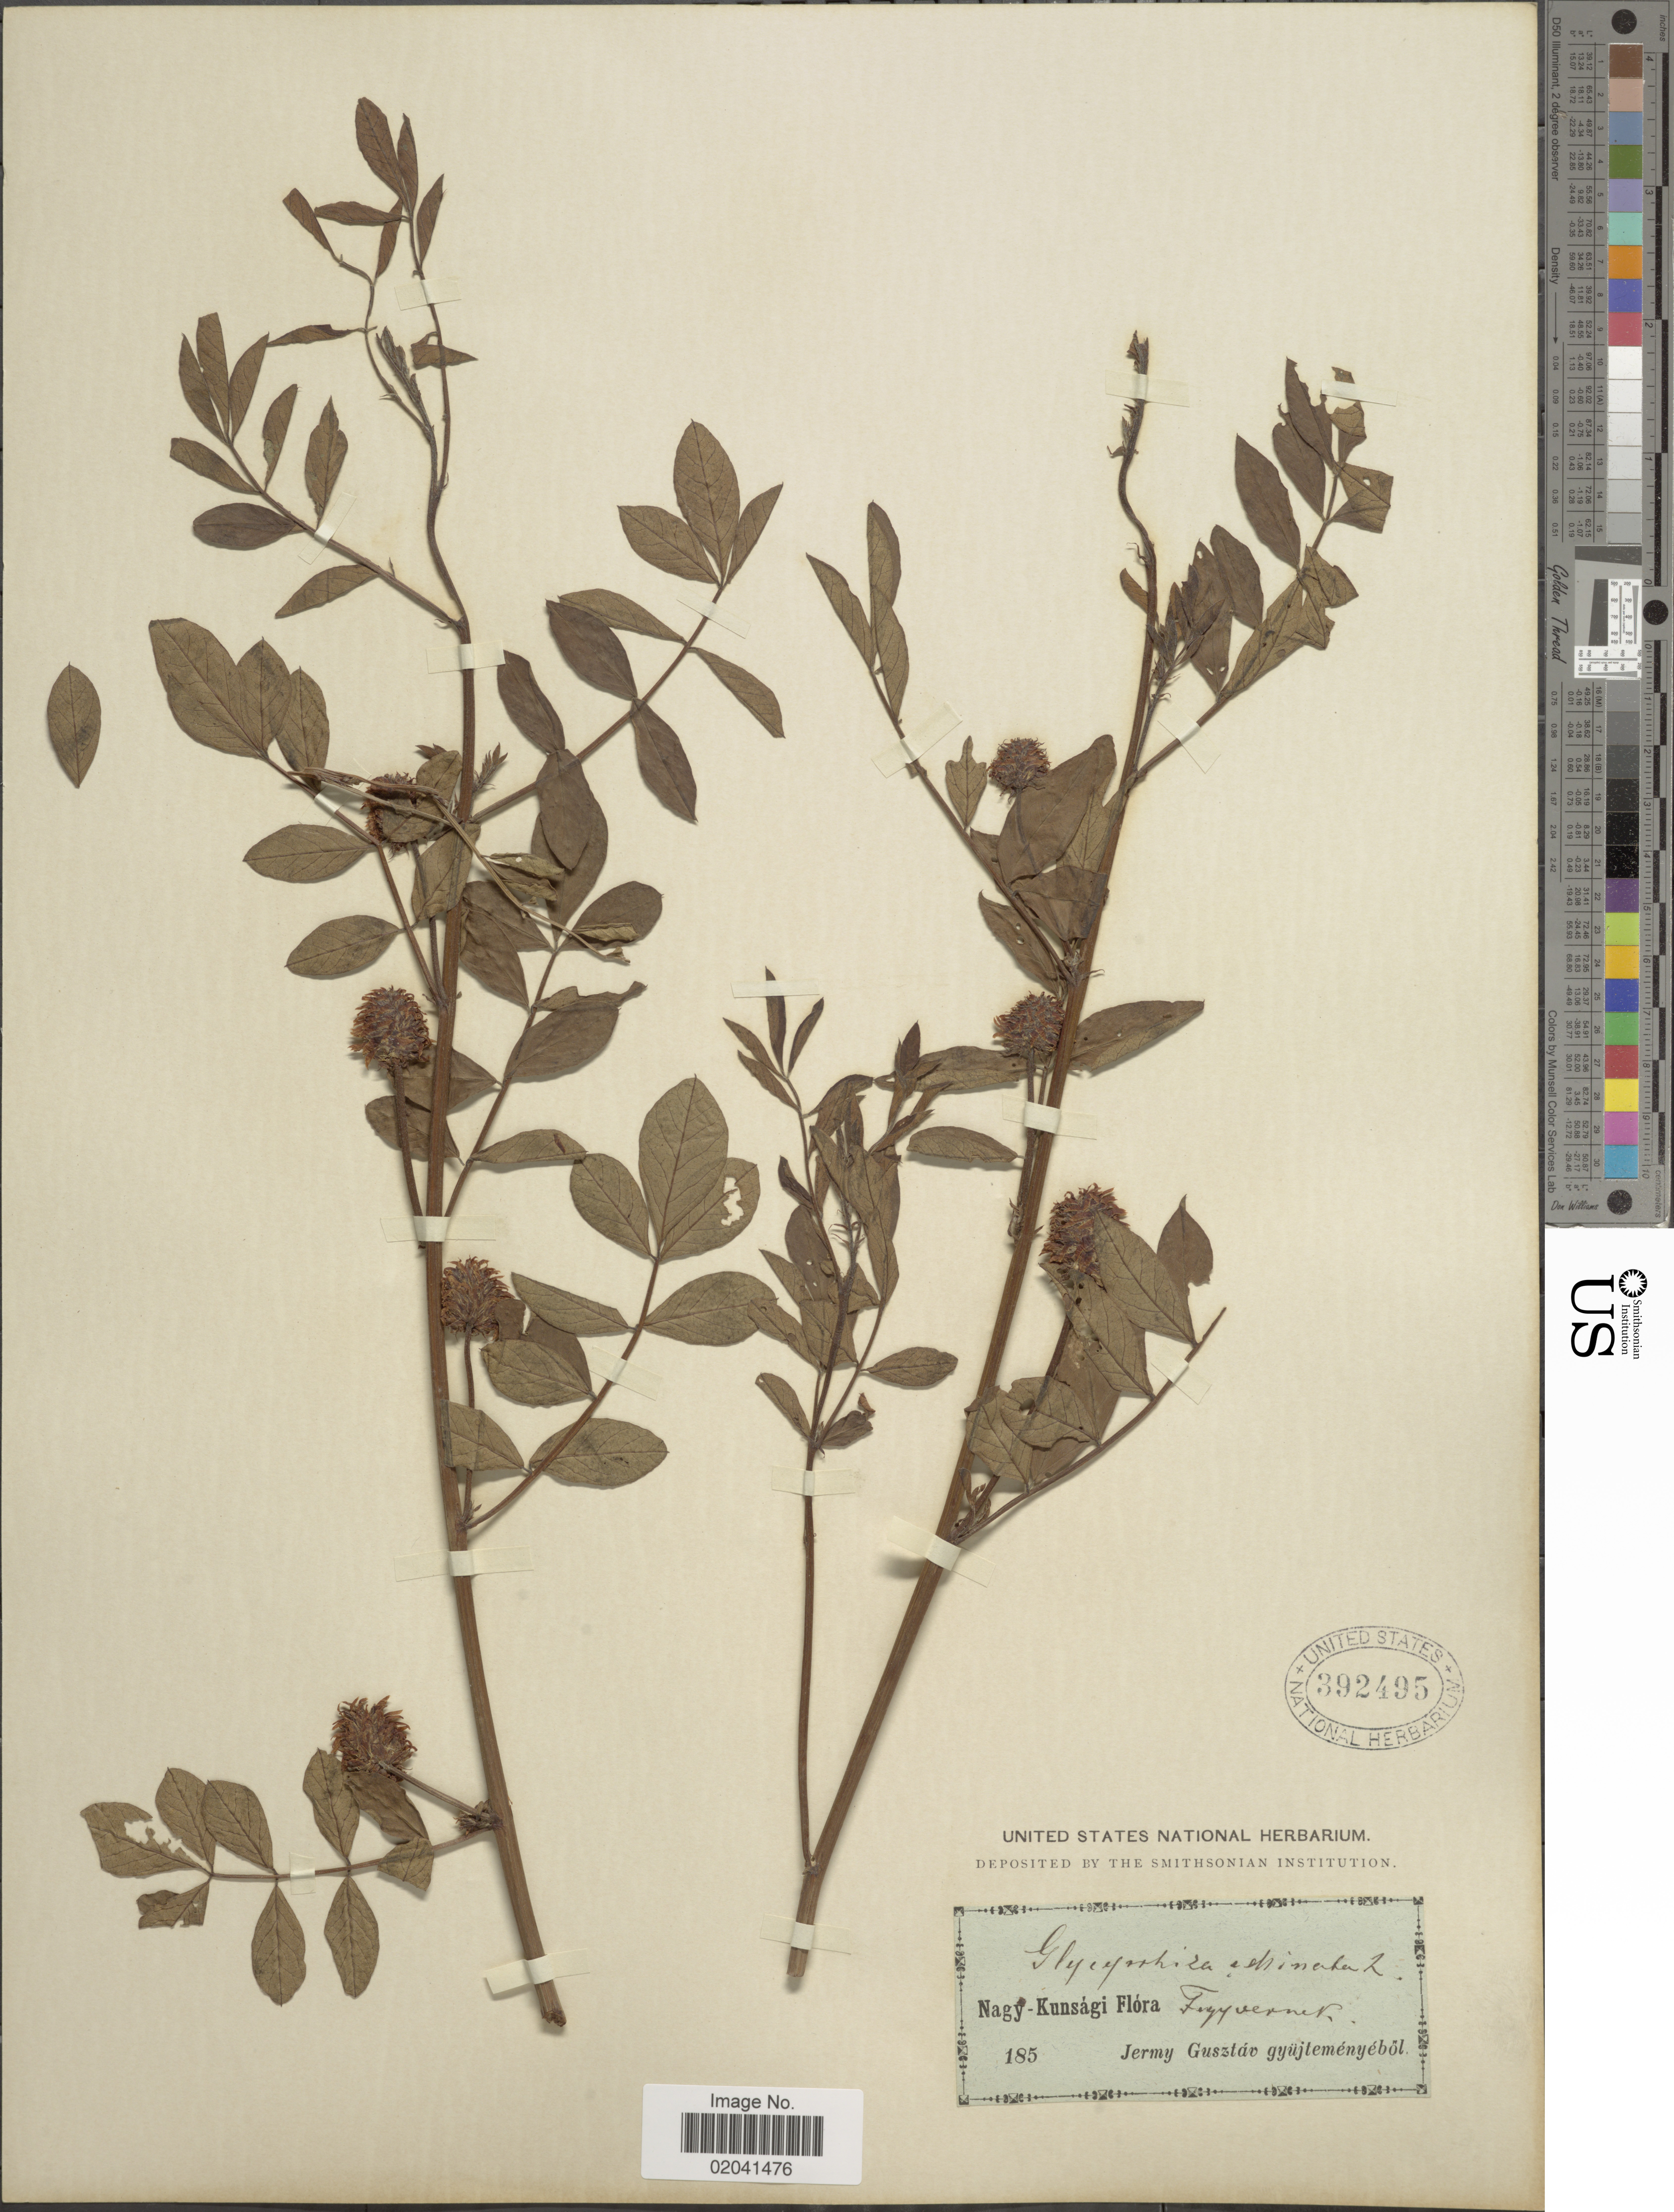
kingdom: Plantae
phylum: Tracheophyta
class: Magnoliopsida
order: Fabales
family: Fabaceae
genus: Glycyrrhiza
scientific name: Glycyrrhiza echinata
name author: L.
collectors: G. Jermy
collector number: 185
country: Hungary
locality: Nagy-Kunsági. Teyyvernet [interpreted]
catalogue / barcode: US 392495